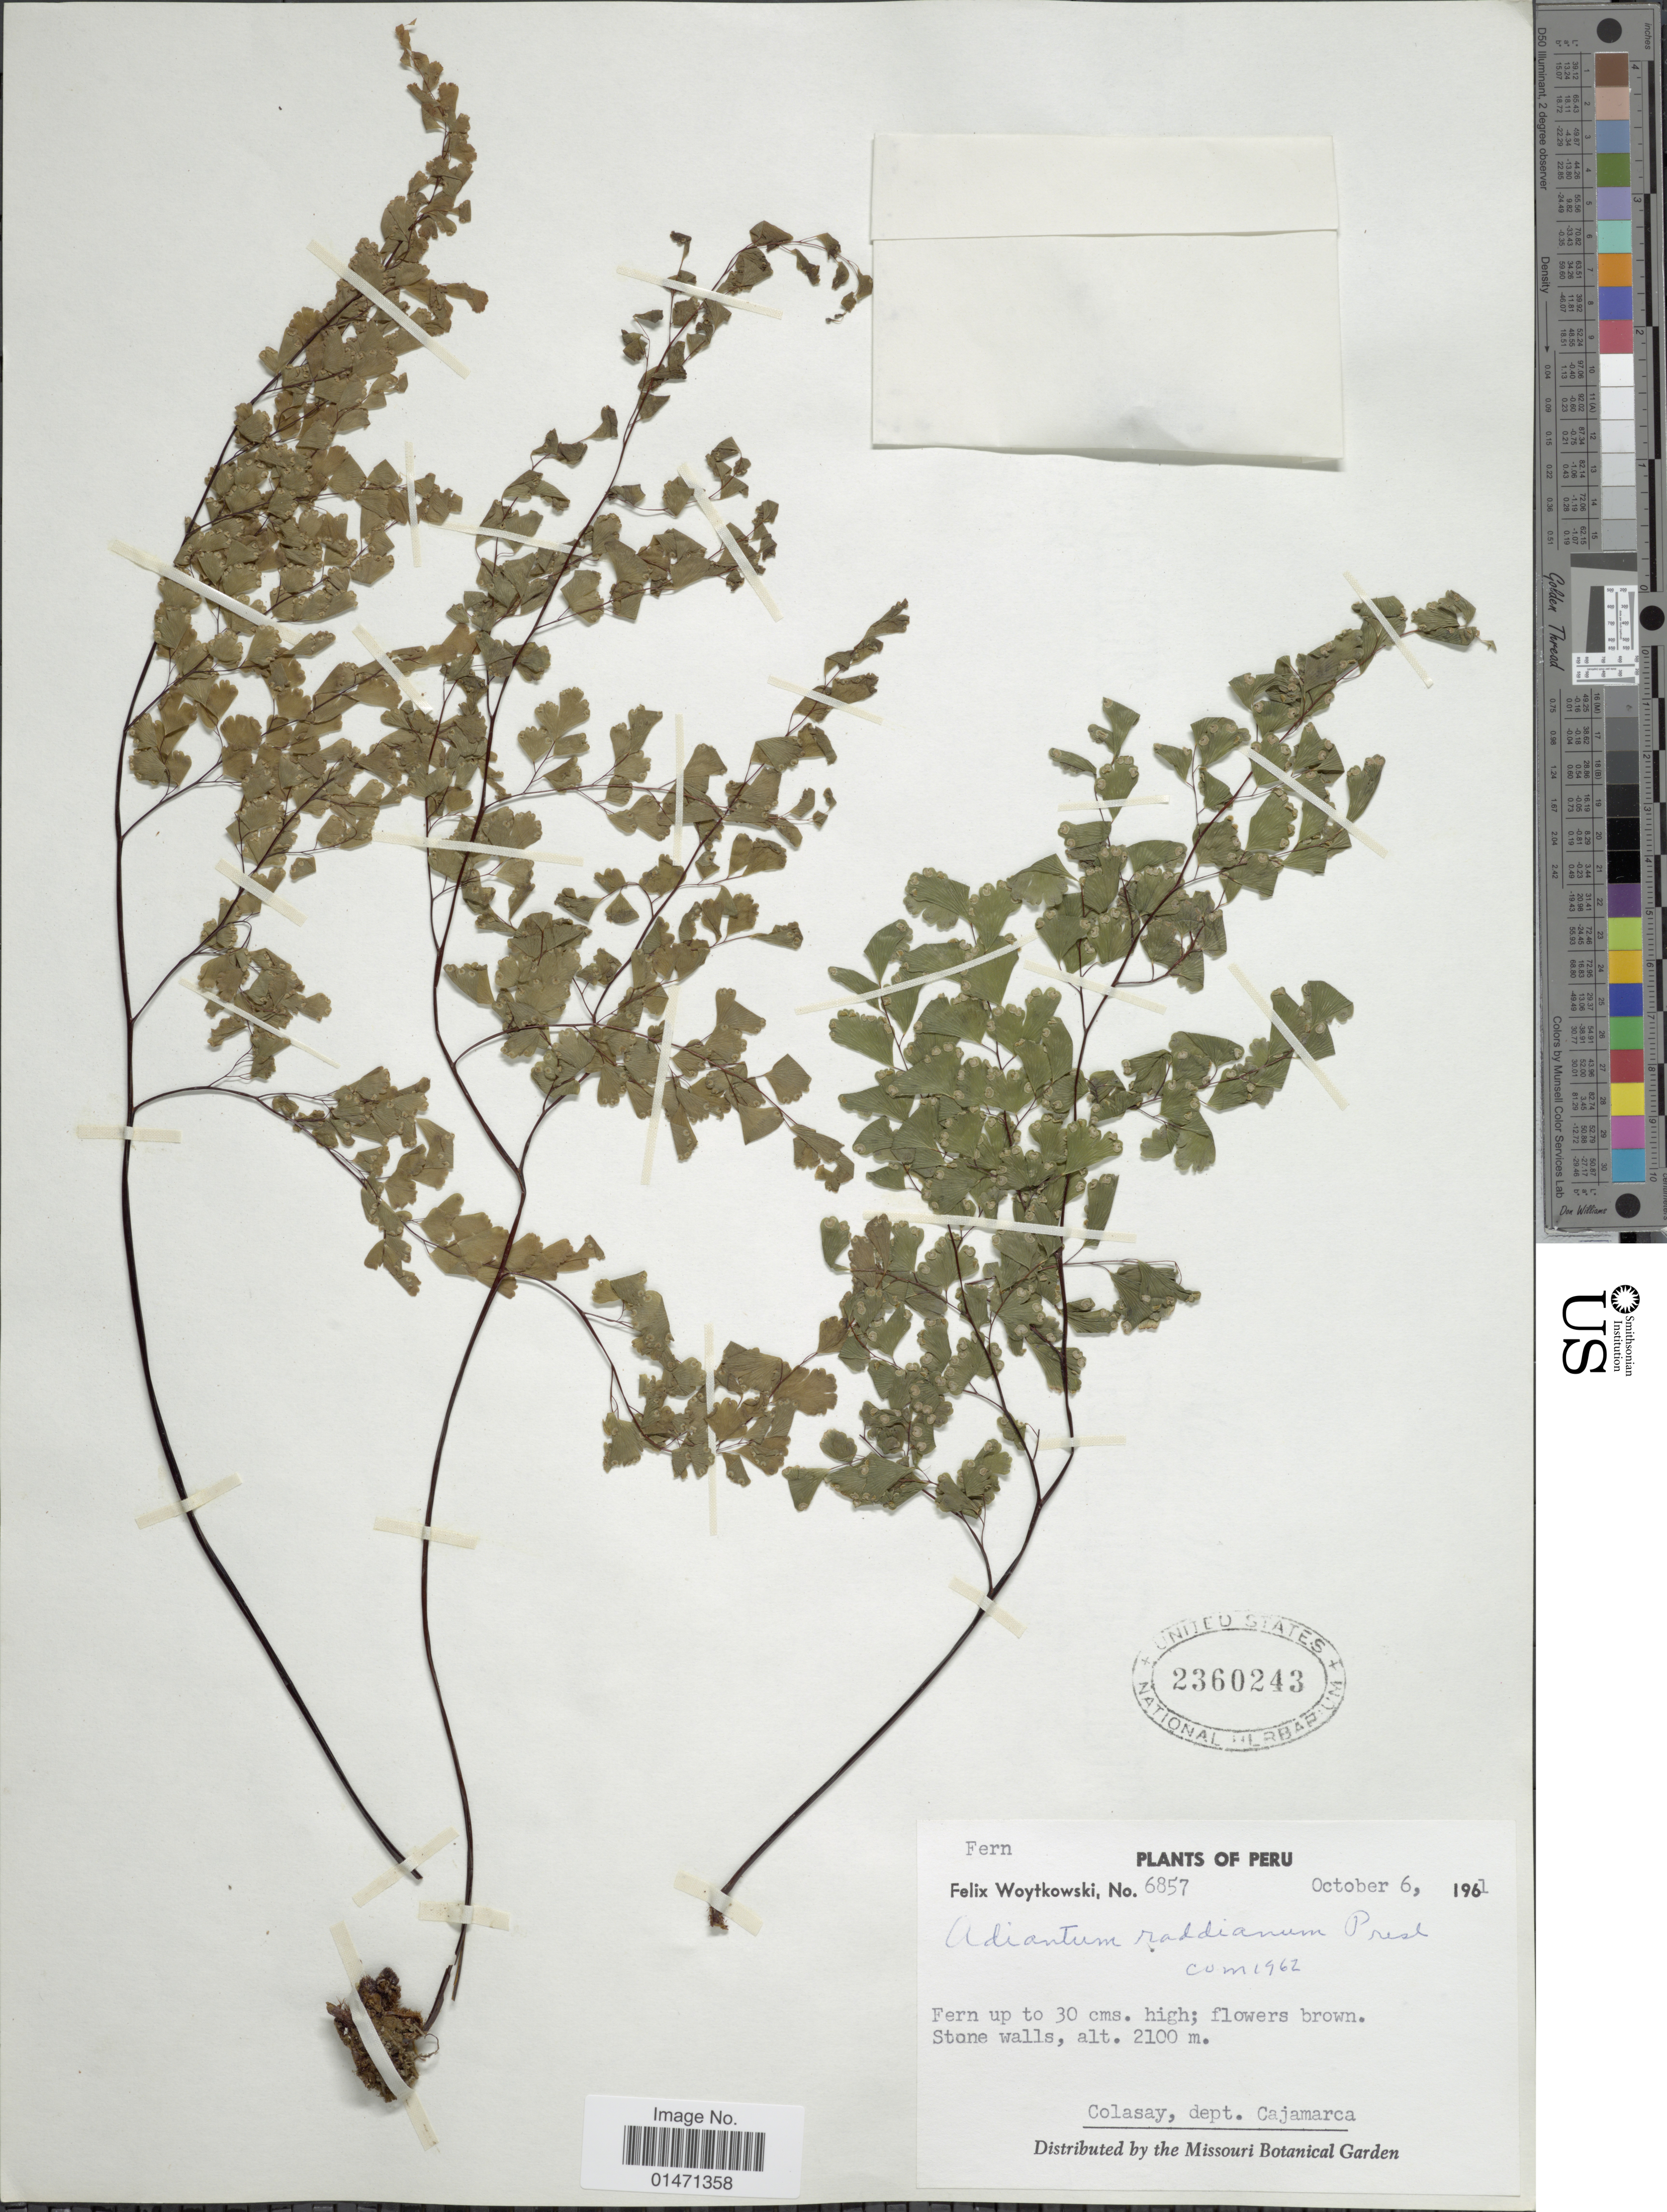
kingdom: Plantae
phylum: Tracheophyta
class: Polypodiopsida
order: Polypodiales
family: Pteridaceae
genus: Adiantum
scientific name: Adiantum raddianum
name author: C. Presl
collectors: F. Woytkowski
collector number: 6857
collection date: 1961-10-06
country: Peru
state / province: Cajamarca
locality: Plants of Perum Colasay, dept. Cajamarca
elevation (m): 2100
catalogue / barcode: US 2360243